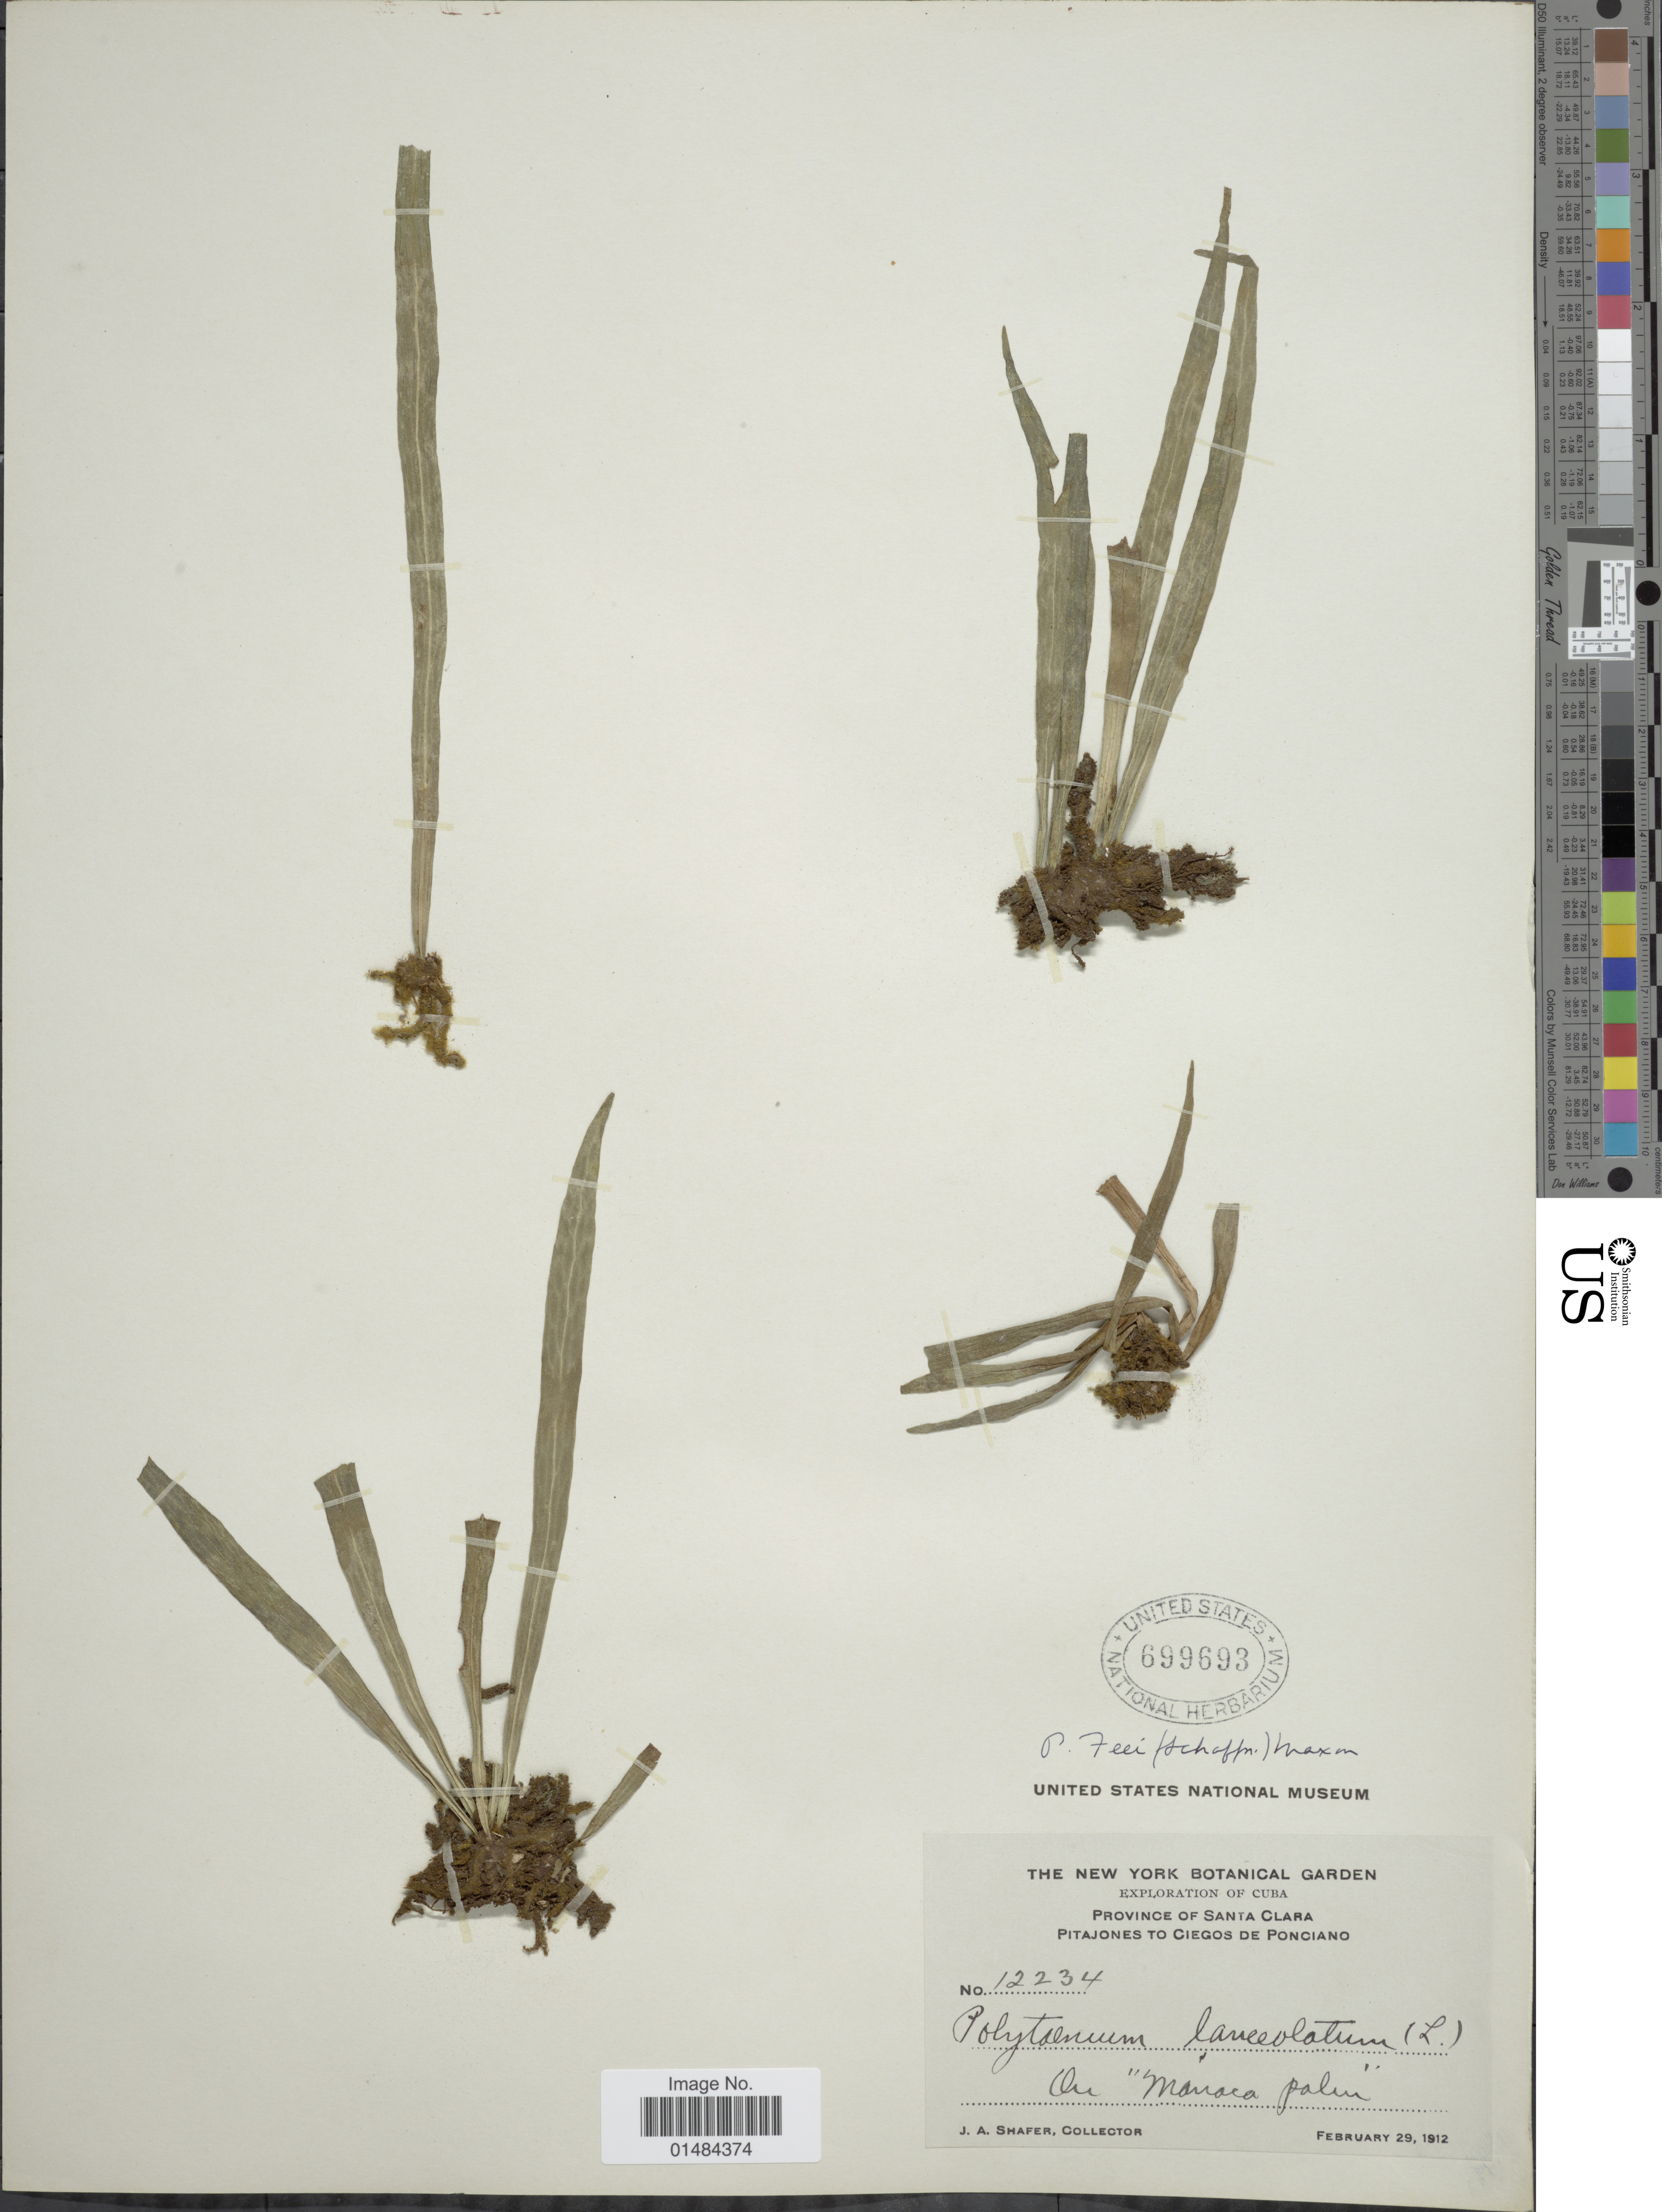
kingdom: Plantae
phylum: Tracheophyta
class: Polypodiopsida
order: Polypodiales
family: Pteridaceae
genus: Polytaenium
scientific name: Polytaenium lanceolatum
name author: (L.) Desv.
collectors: J. A. Shafer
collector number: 12234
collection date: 1912-02-29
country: Cuba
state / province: Las Villas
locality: Province of Santa Clara, Pitajones to Ciegos de Ponciano.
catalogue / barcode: US 699693